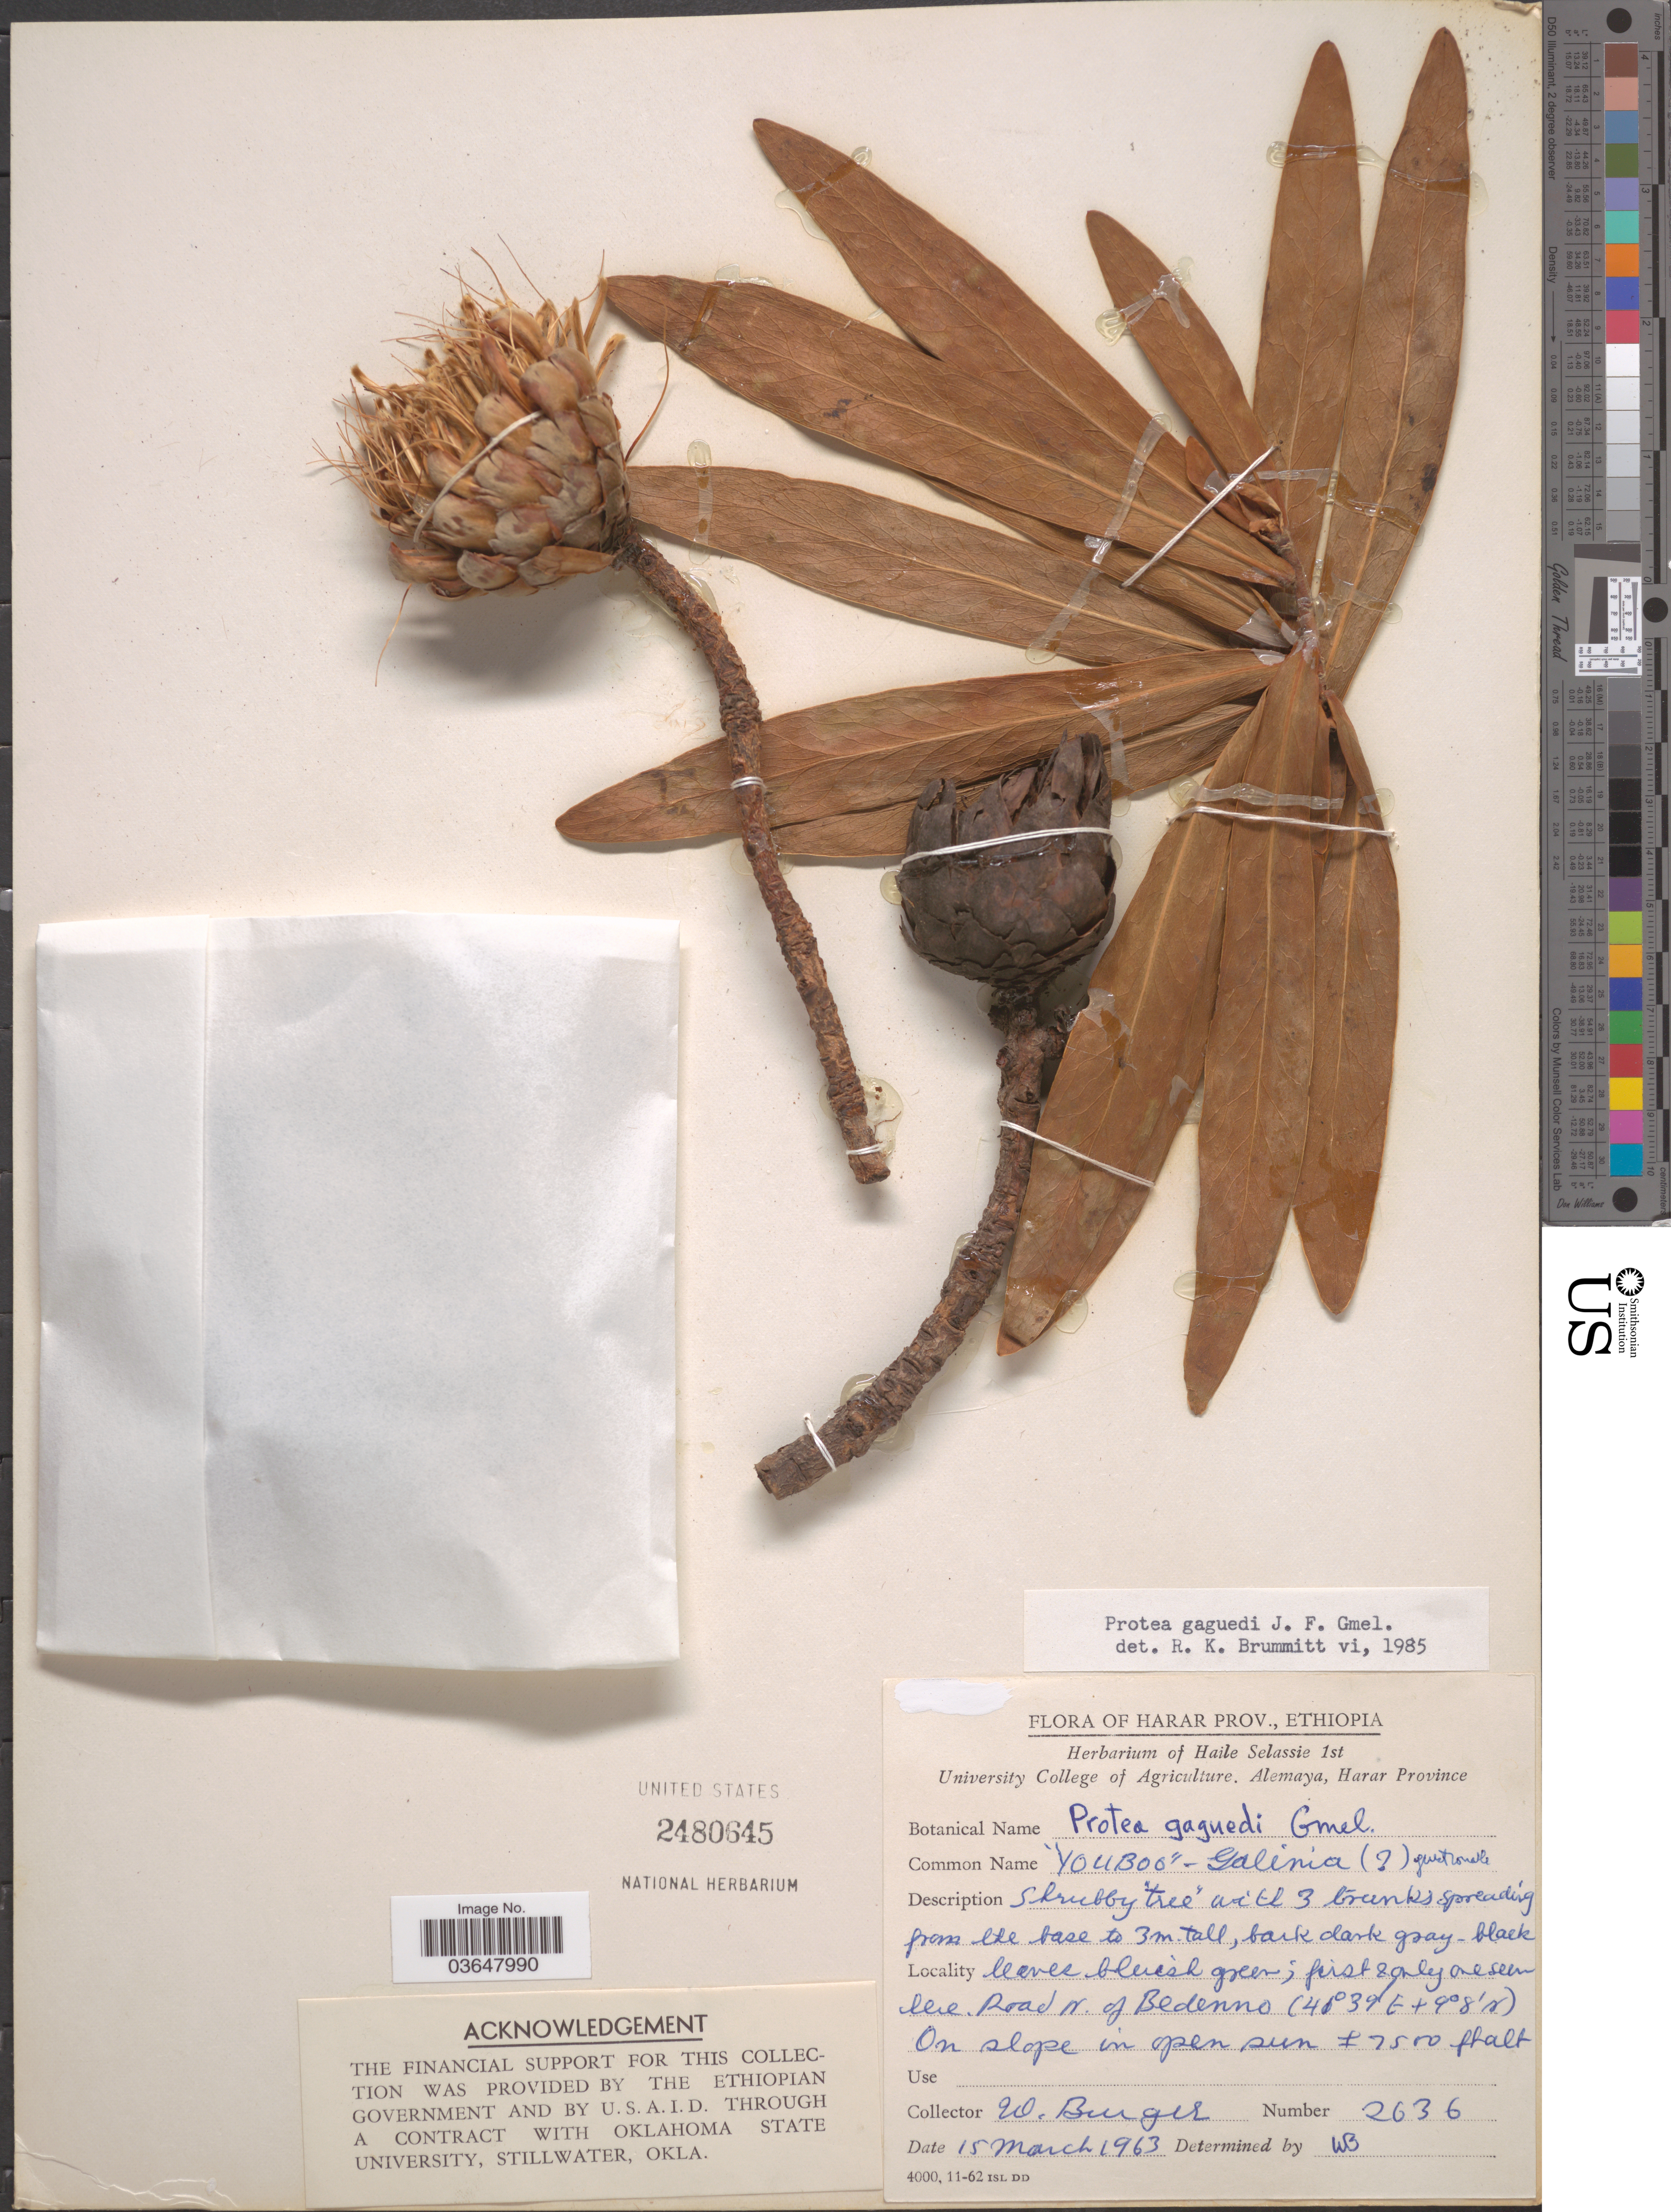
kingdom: Plantae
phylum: Tracheophyta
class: Magnoliopsida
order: Proteales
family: Proteaceae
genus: Protea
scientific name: Protea gaguedi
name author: J.F. Gmel.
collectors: W. Burger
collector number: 2636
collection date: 1963-03-15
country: Ethiopia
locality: Harar Prov. Road W. of Bedenno.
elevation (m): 2286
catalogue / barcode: US 2480645